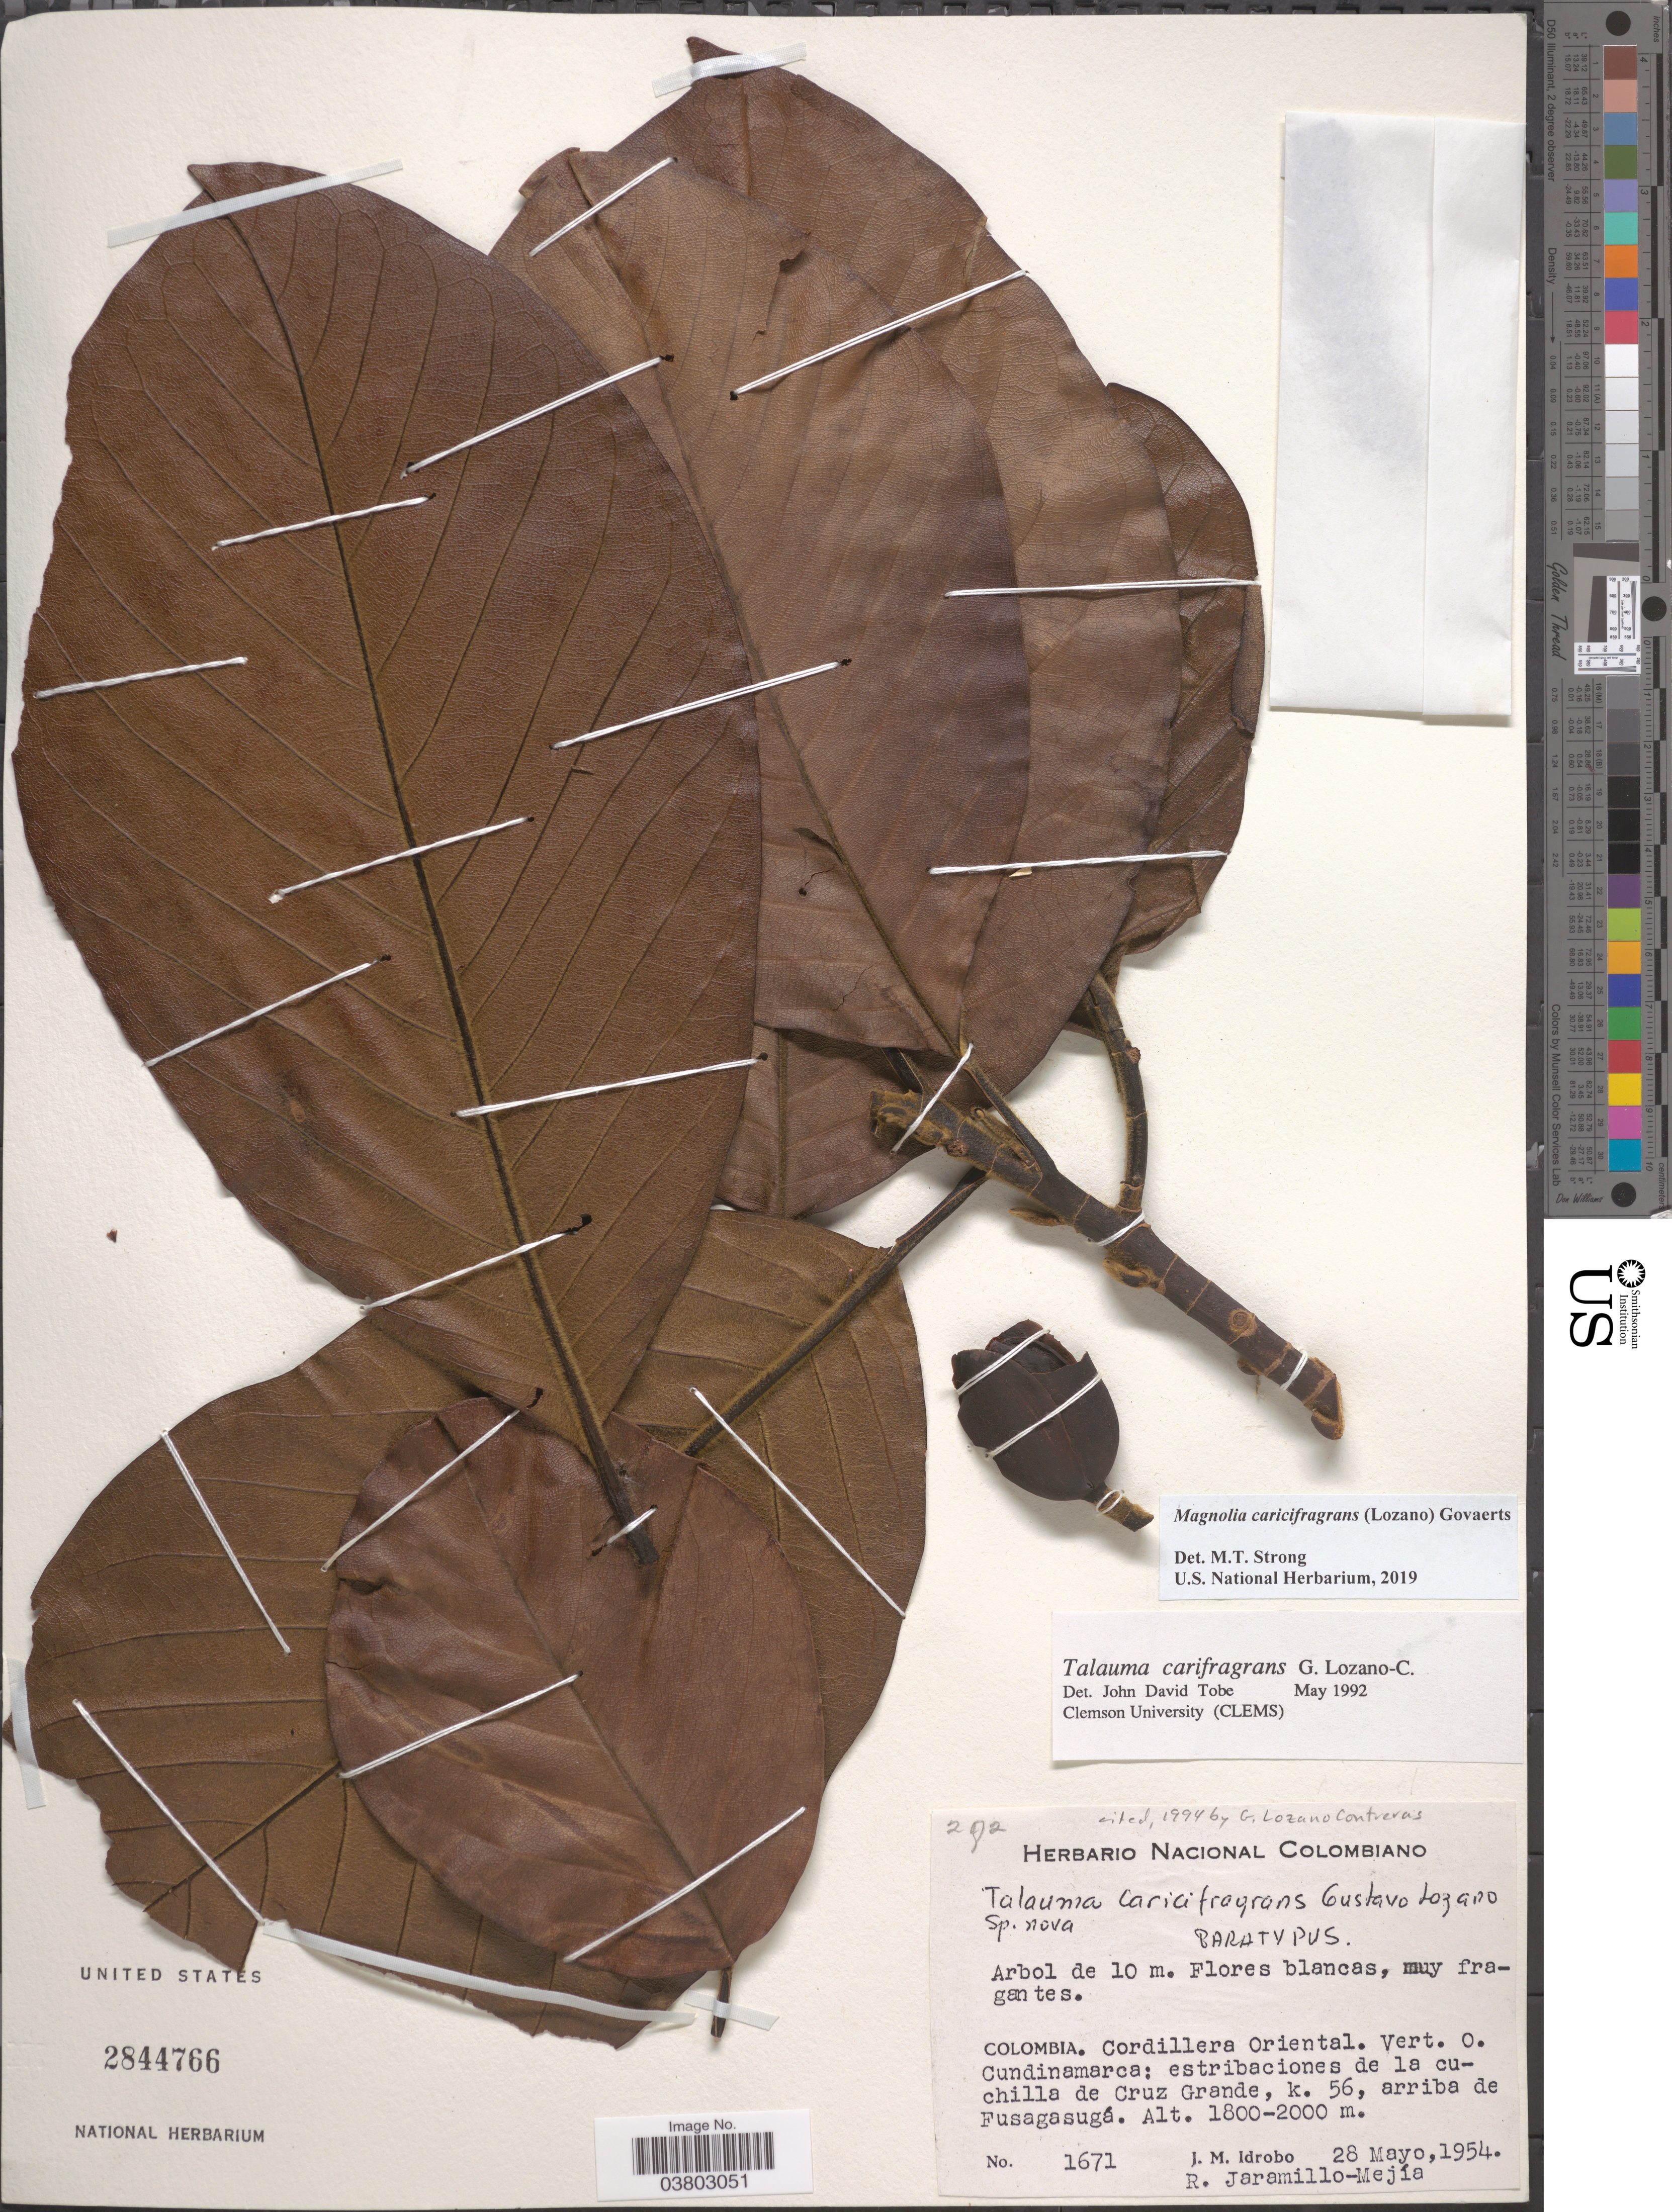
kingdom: Plantae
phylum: Tracheophyta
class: Magnoliopsida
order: Magnoliales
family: Magnoliaceae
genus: Magnolia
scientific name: Magnolia caricifragrans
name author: (Lozano) Govaerts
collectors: J. M. Idrobo & R. Jaramillo M.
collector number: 1671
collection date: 1954-05-28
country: Colombia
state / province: Cundinamarca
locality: Cordillera Oriental. Vert. O. Cundinamarca: estribaciones de la cuchilla de Cruz Grande, k. 56, arriba de Fusagasugá.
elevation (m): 1800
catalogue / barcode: US 2844766